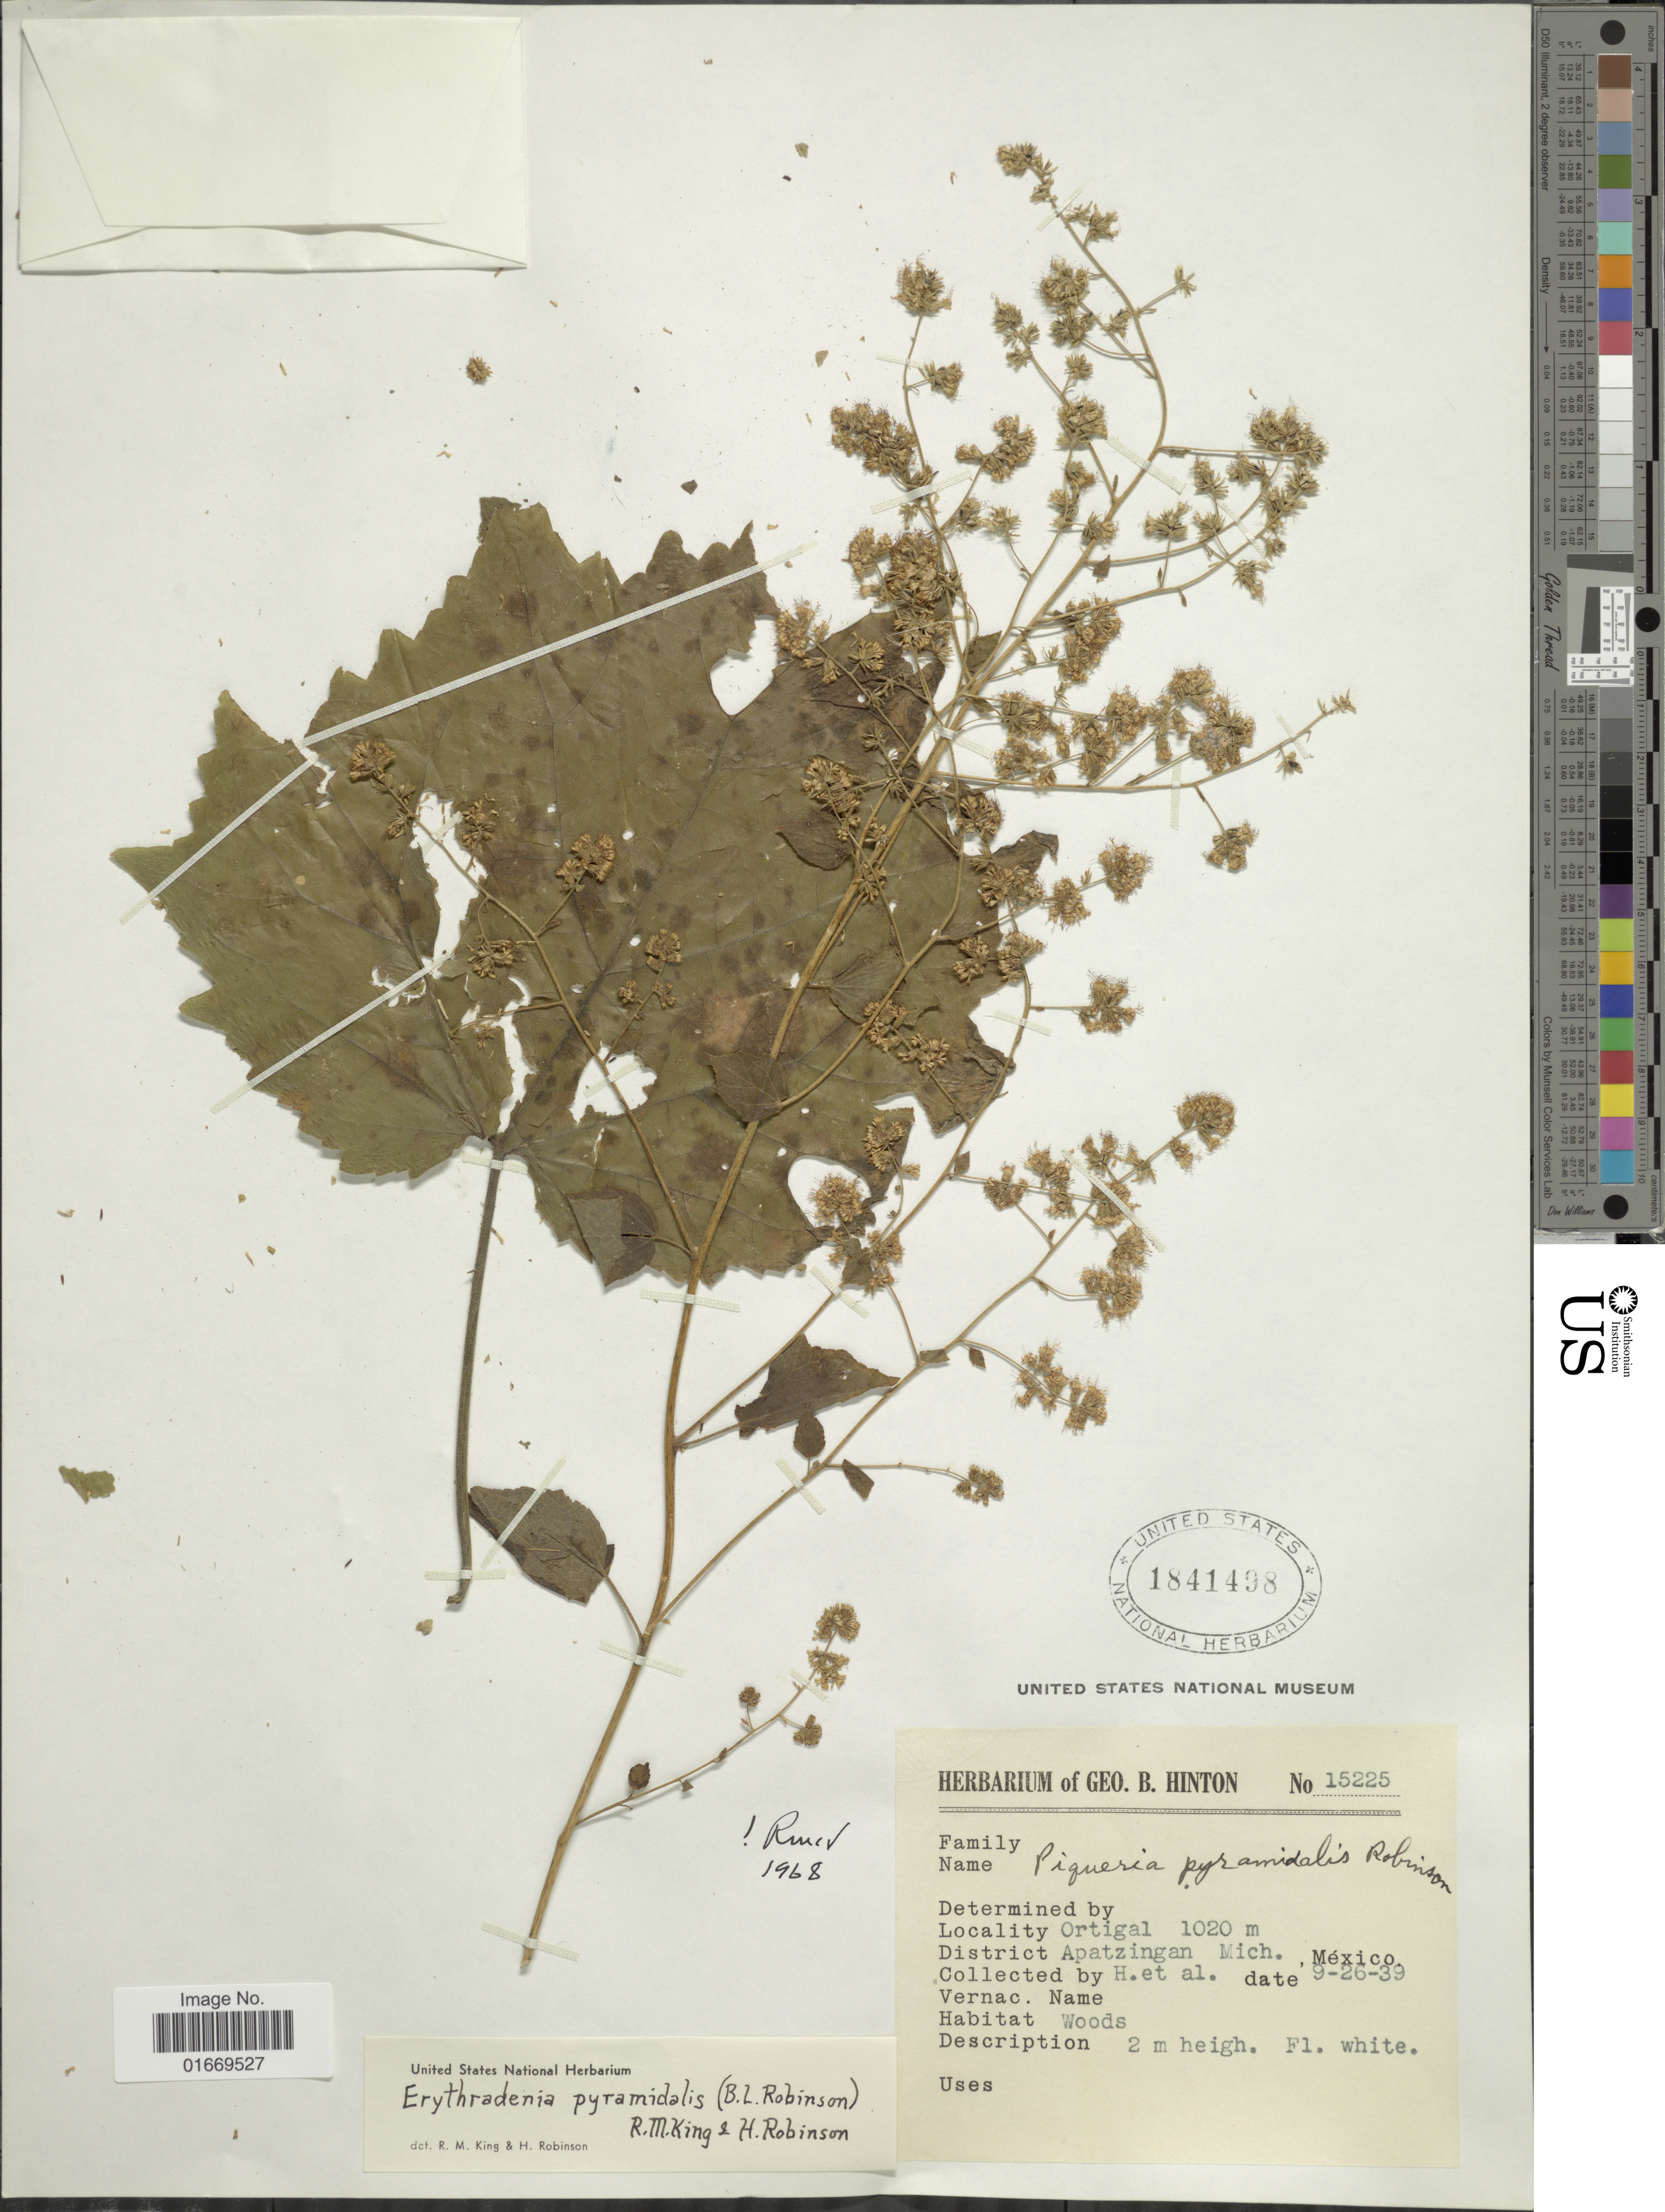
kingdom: Plantae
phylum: Tracheophyta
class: Magnoliopsida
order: Asterales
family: Asteraceae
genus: Erythradenia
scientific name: Erythradenia pyramidalis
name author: (B.L. Rob.) R.M. King & H. Rob.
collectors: G. B. Hinton & et al.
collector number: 15225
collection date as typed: Transcribed d/m/y: 26/9/39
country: Mexico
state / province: Michoacán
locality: Ortigal, Apatzingan Mich. Mexico.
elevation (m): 1020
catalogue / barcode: US 1841498